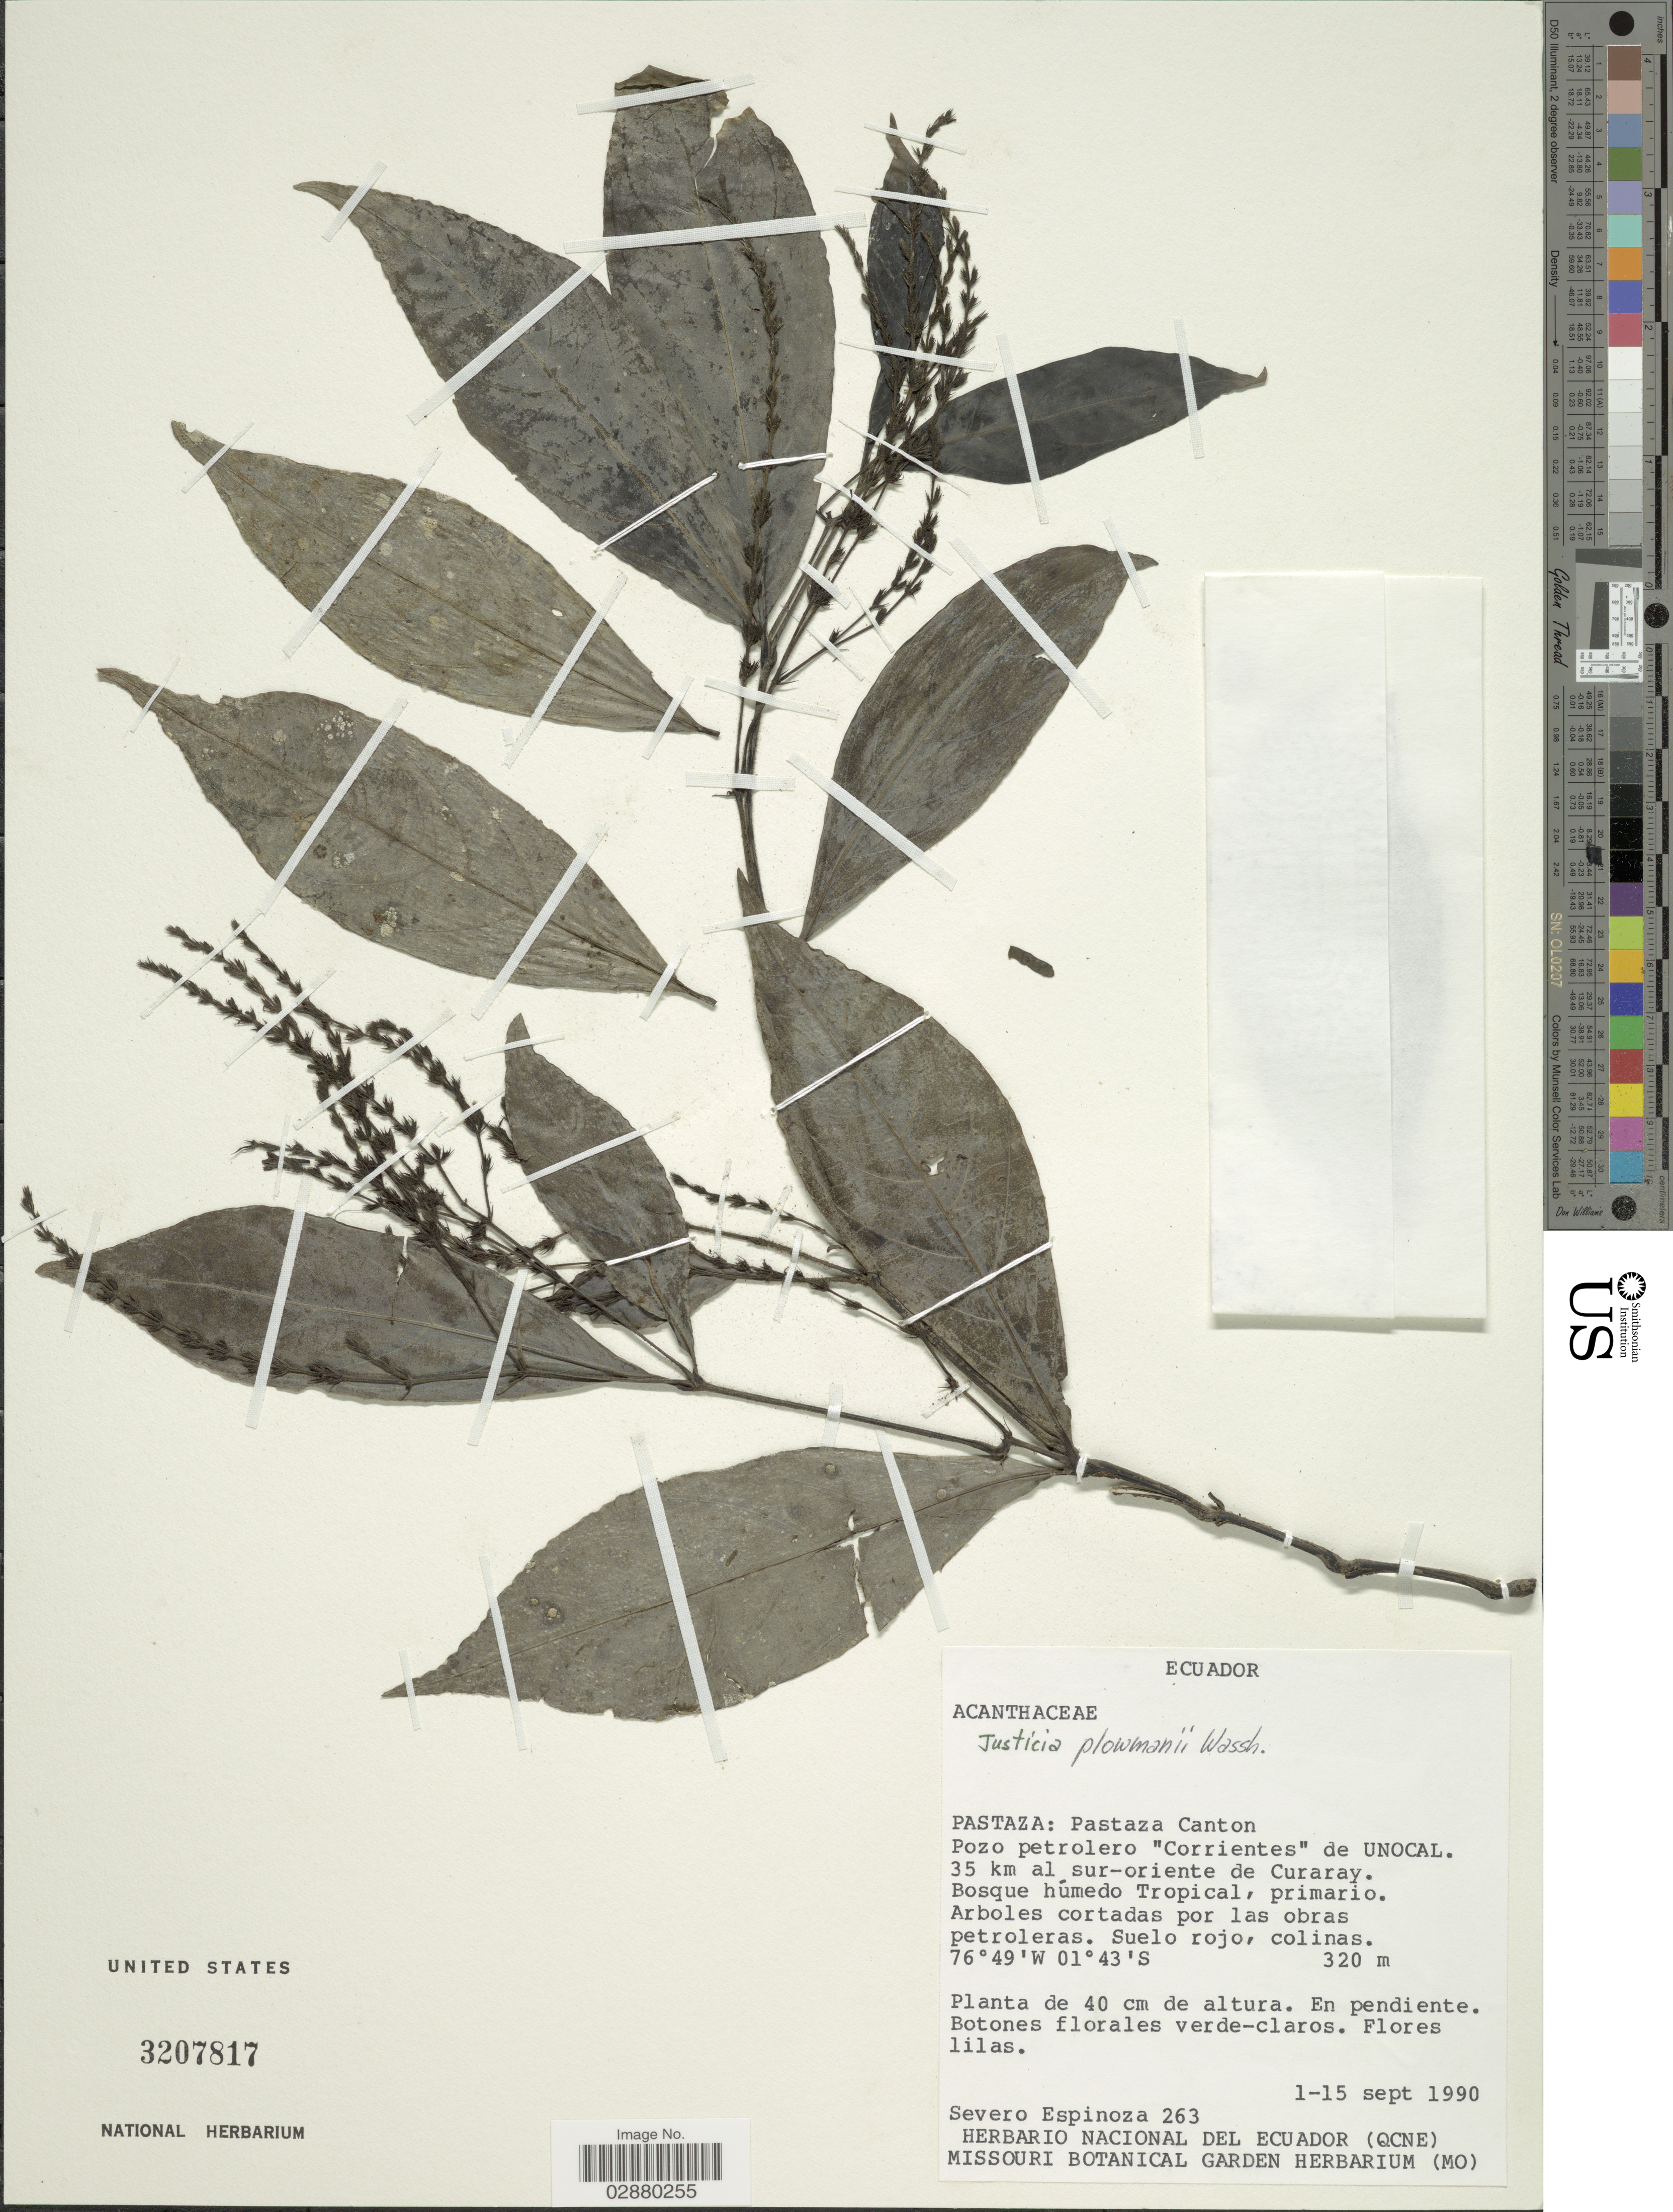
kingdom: Plantae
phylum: Tracheophyta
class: Magnoliopsida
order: Lamiales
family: Acanthaceae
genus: Justicia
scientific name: Justicia plowmanii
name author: Wassh.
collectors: S. Espinoza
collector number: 263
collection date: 1990-09-01/1990-09-15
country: Ecuador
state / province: Pastaza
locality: Pastaza Canton, Pozo petrolero "Corrientes" de Unocal. 35 km al sur-oriente de Curaray.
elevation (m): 320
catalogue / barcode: US 3207817